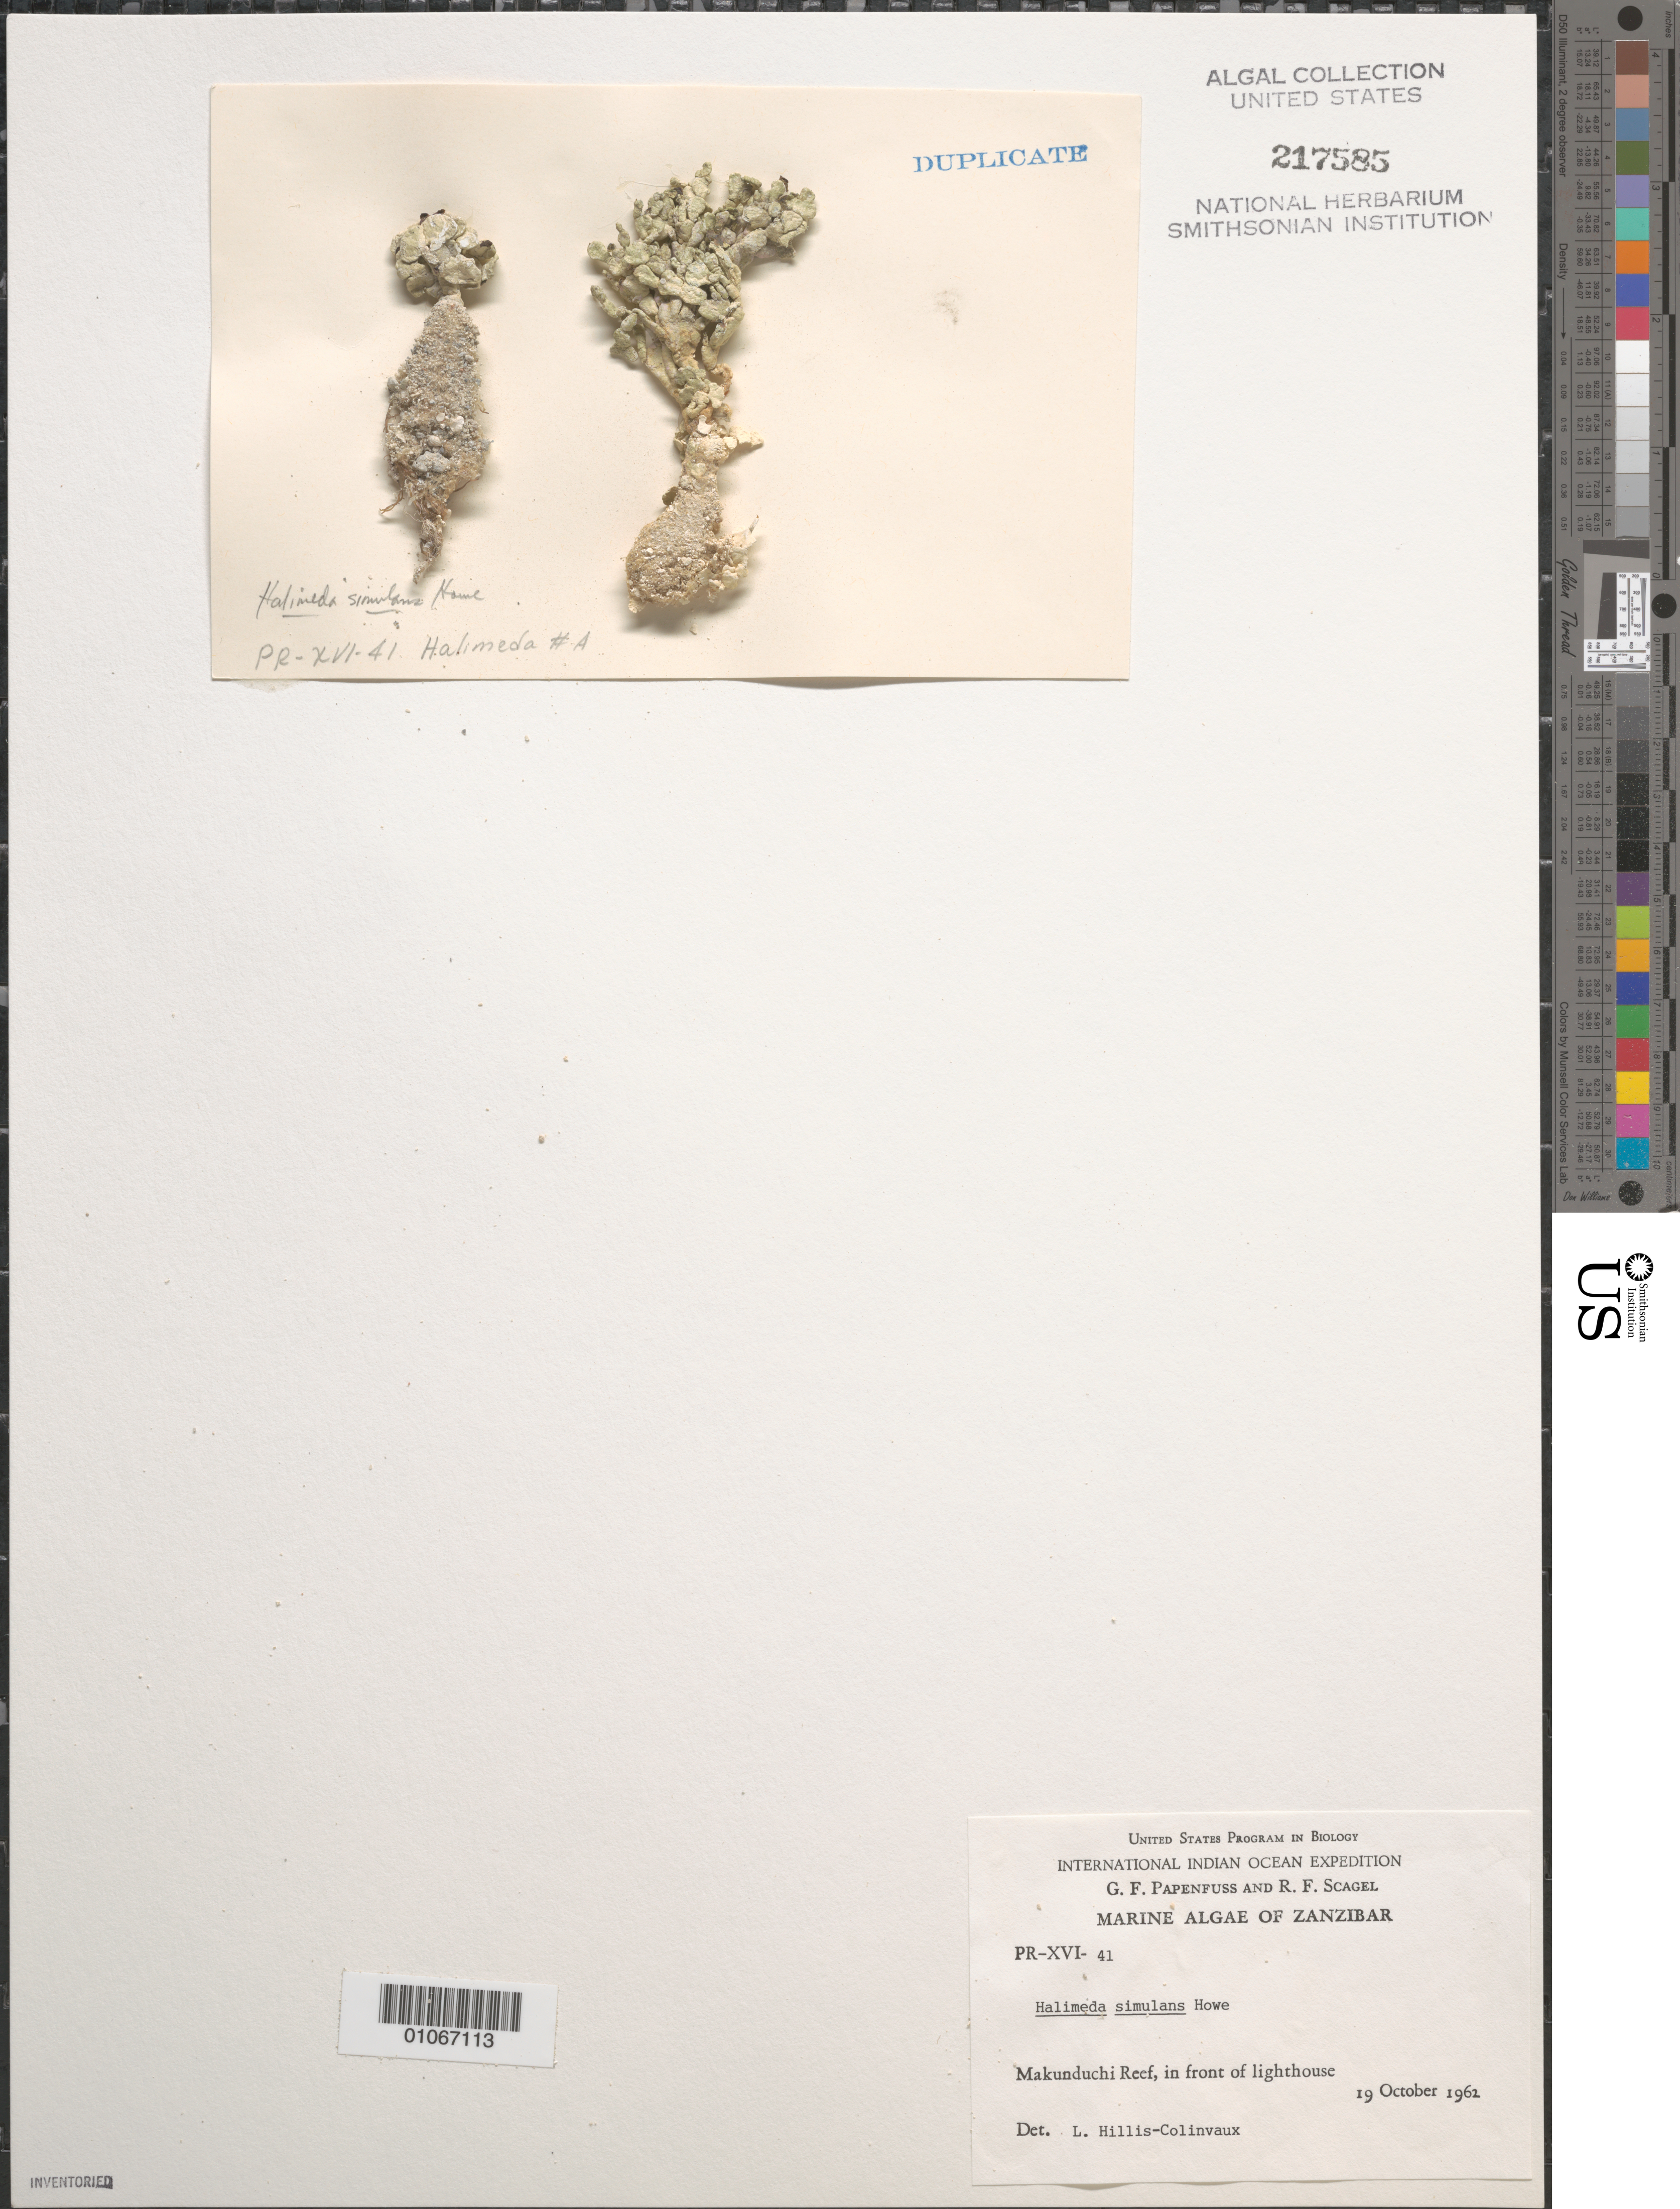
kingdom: Plantae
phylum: Chlorophyta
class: Ulvophyceae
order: Bryopsidales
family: Halimedaceae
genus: Halimeda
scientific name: Halimeda simulans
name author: M. Howe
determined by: Hillis-Colinvaux, L.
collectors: G. Papenfuss & R. F. Scagel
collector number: PR-XVI-41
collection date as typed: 19 Oct 1962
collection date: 1962-10-19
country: Tanzania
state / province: Zanzibar Central/South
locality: Makunduchi Reef, in front of lighthouse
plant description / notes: International Indian Ocean Expedition, 1962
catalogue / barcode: US 217585